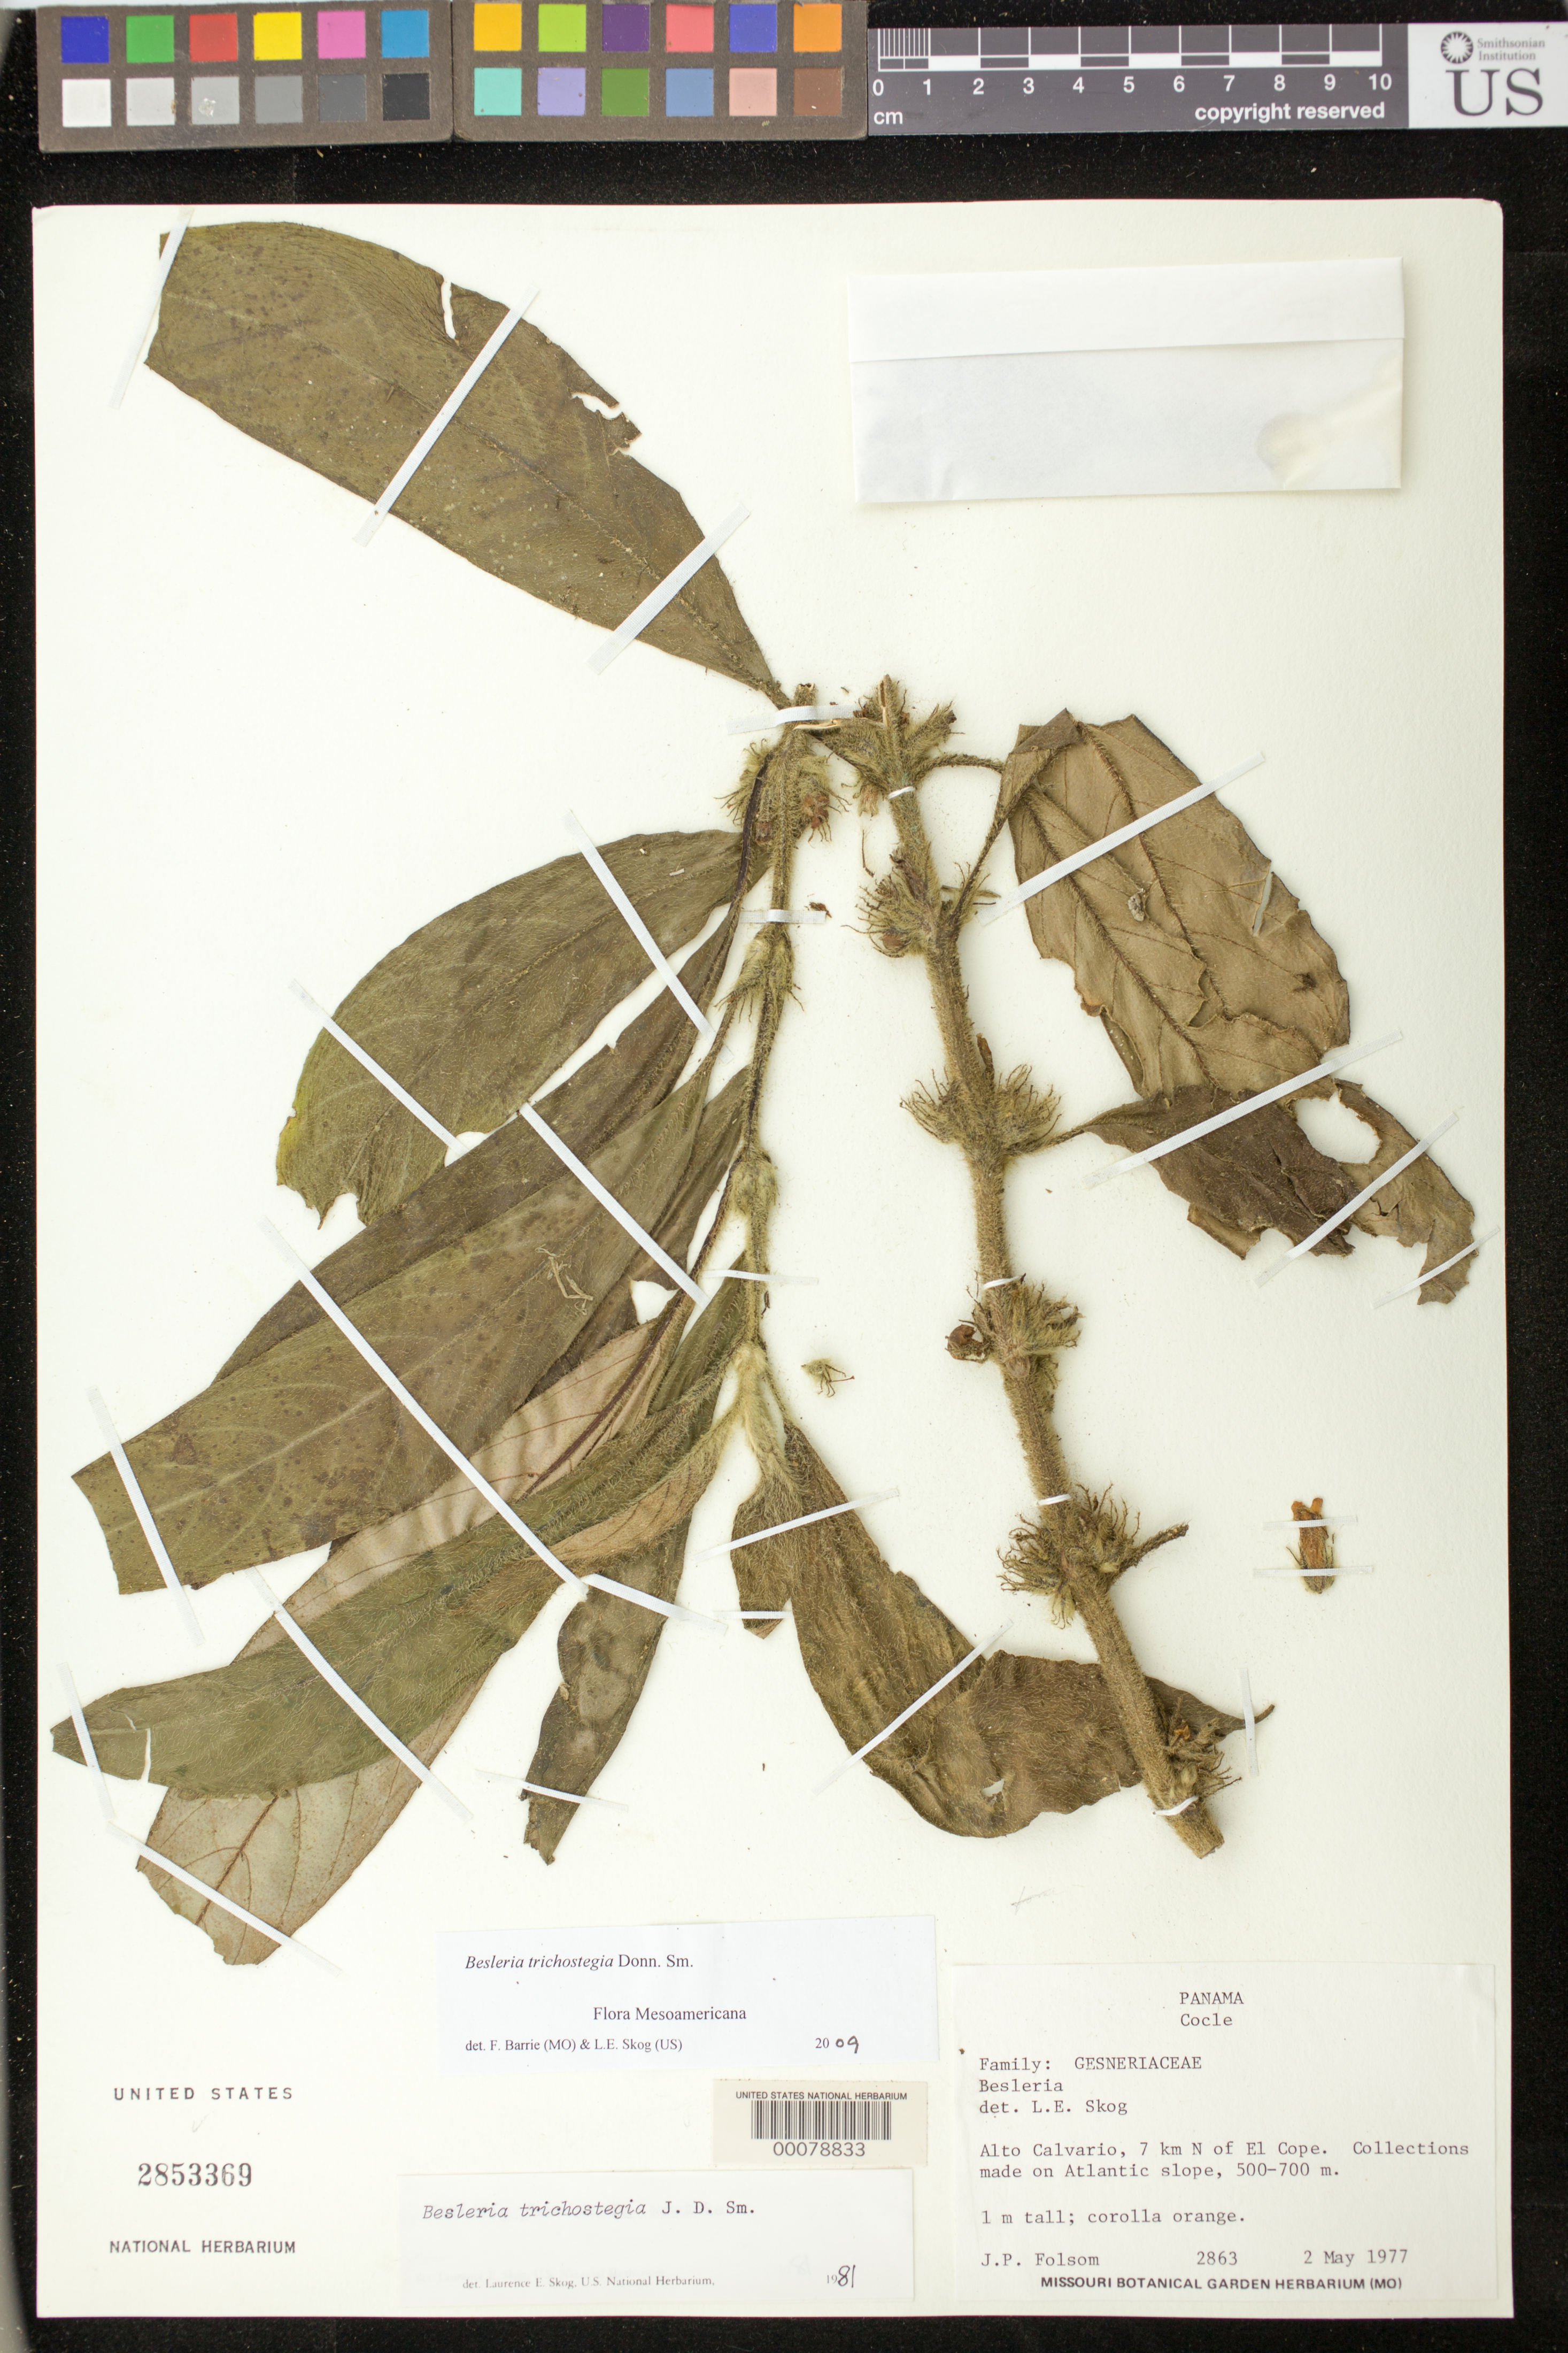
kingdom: Plantae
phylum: Tracheophyta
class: Magnoliopsida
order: Lamiales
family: Gesneriaceae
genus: Besleria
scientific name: Besleria trichostegia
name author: Donn. Sm.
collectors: J. P. Folsom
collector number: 2863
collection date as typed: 02 May 1977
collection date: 1977-05-02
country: Panama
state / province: Coclé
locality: Alto Calvario, 7 km N of El Cope, collections made on Atlantic slope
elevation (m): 500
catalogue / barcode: US 2853369